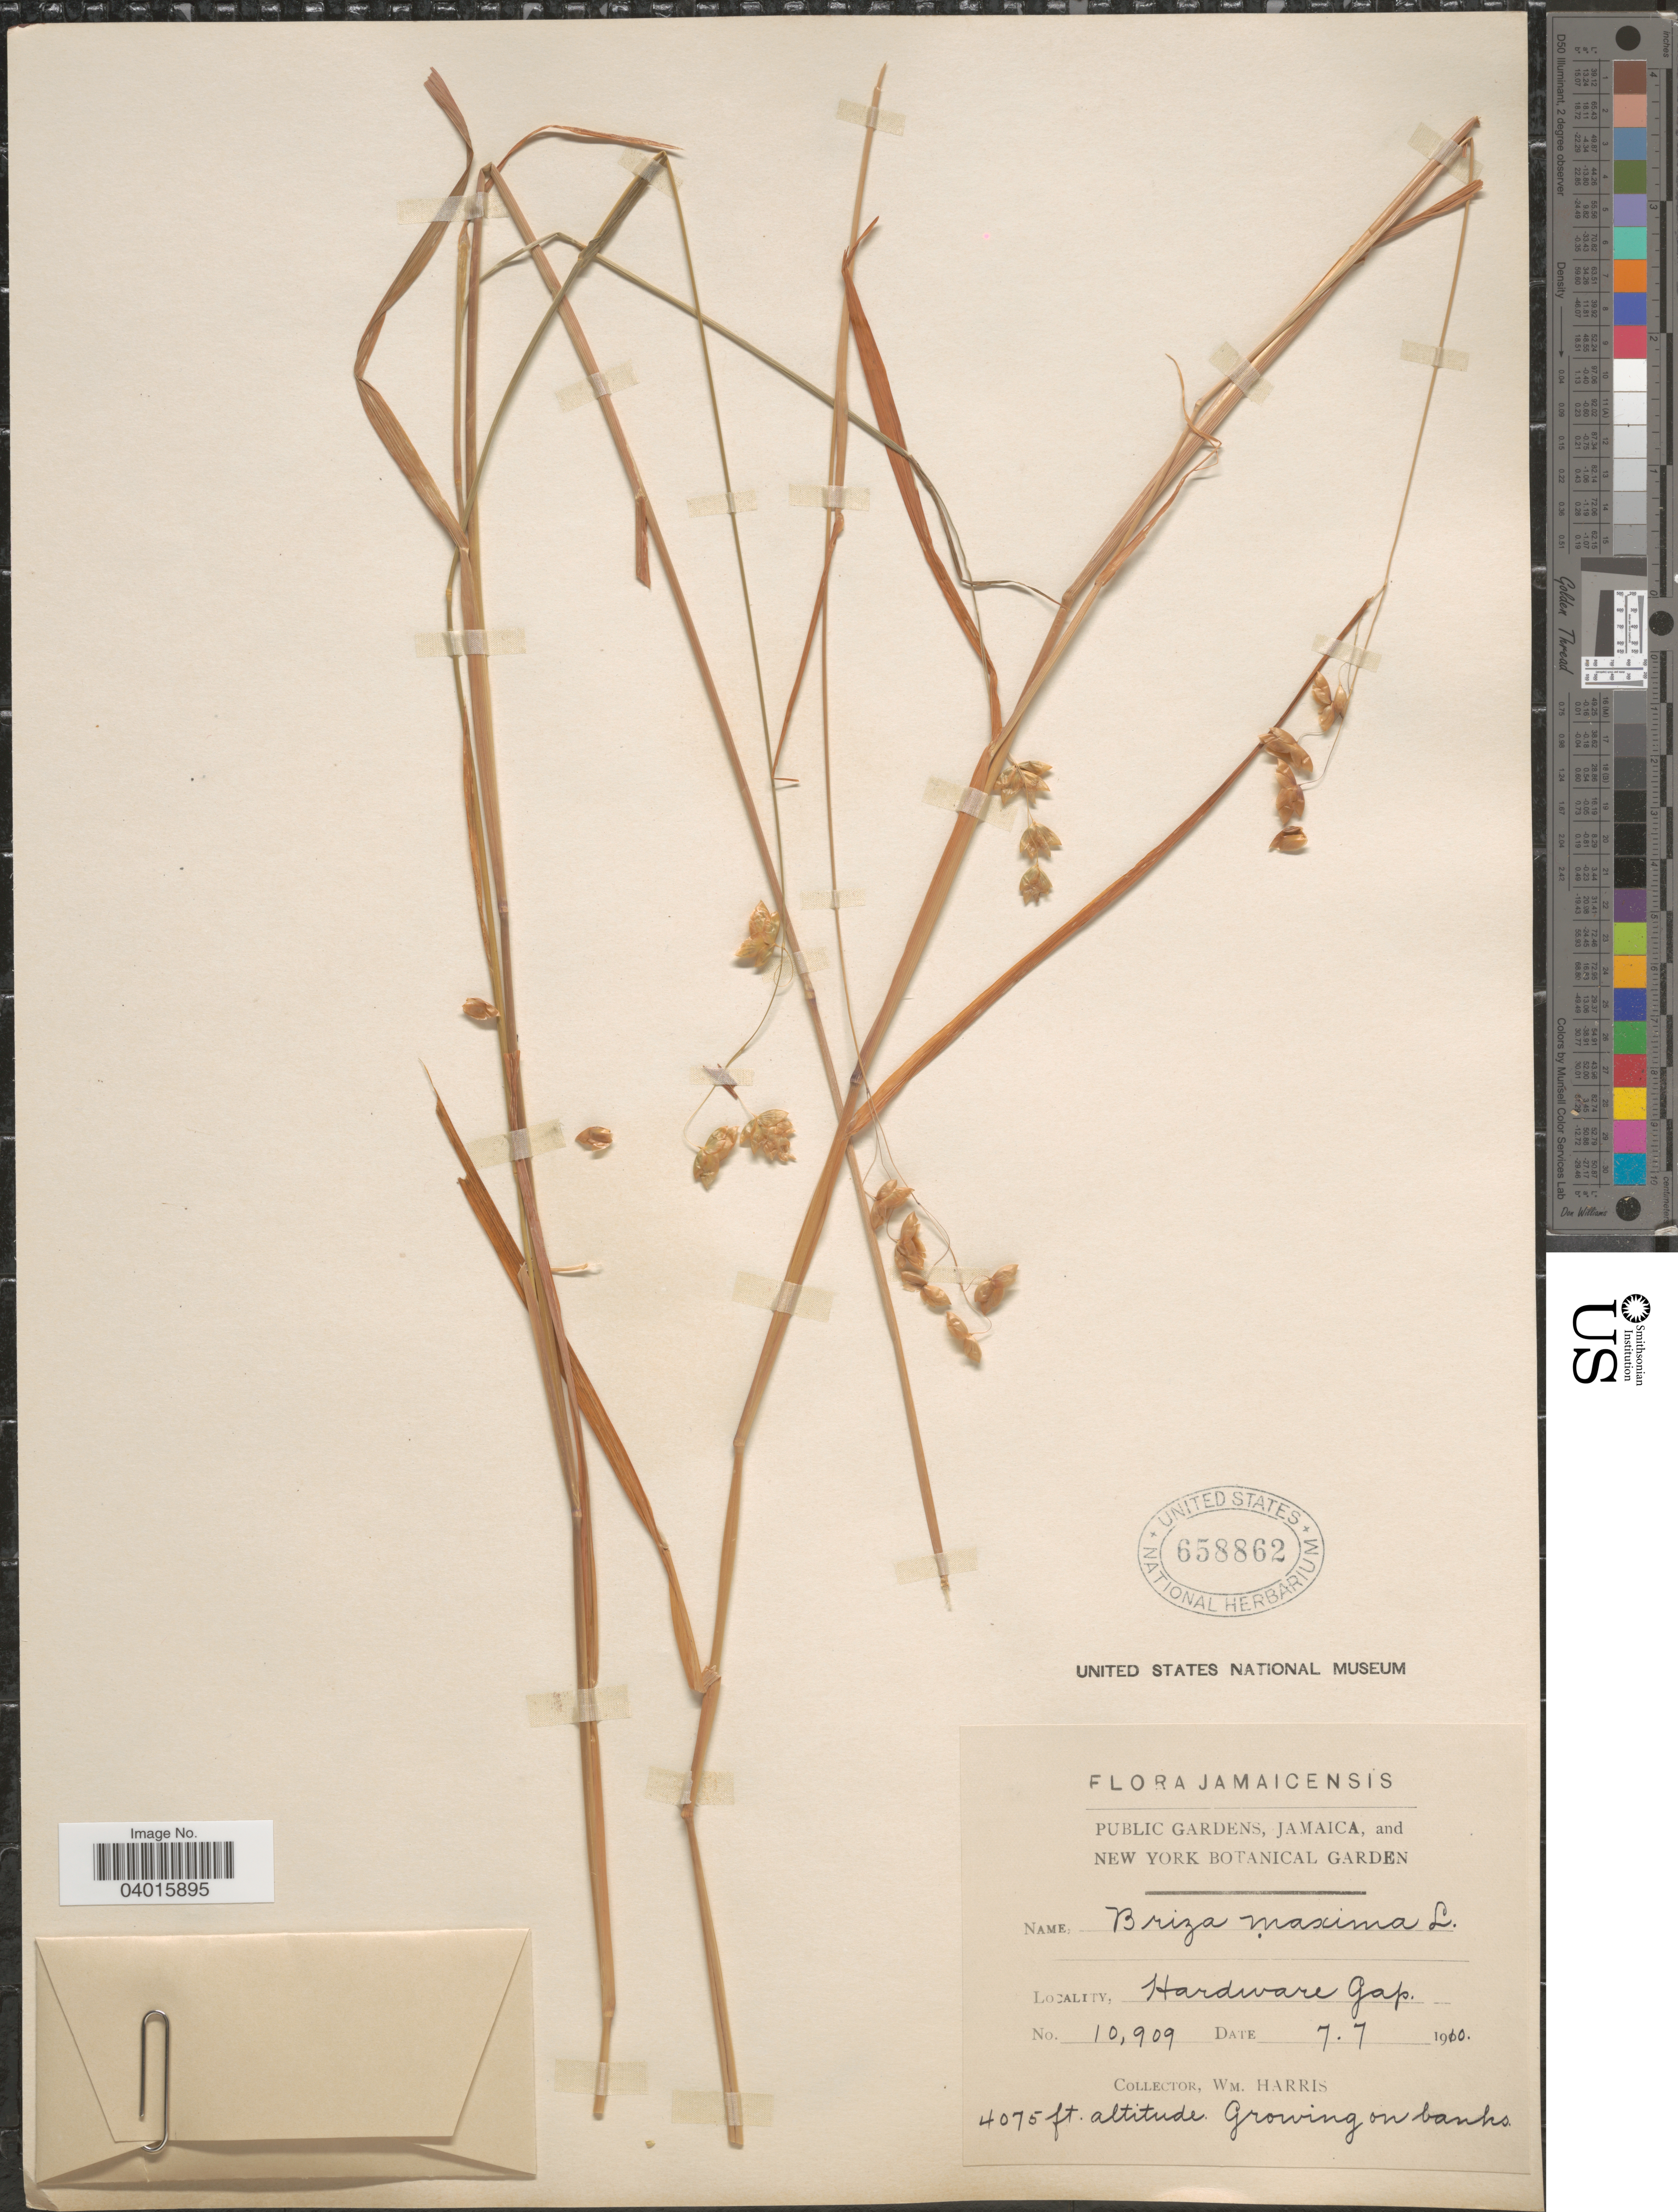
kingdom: Plantae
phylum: Tracheophyta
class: Liliopsida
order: Poales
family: Poaceae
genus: Briza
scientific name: Briza maxima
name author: L.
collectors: W. H. Harris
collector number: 10909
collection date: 1910-07-07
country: Jamaica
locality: Hardware Gap.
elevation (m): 1242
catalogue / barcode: US 658862